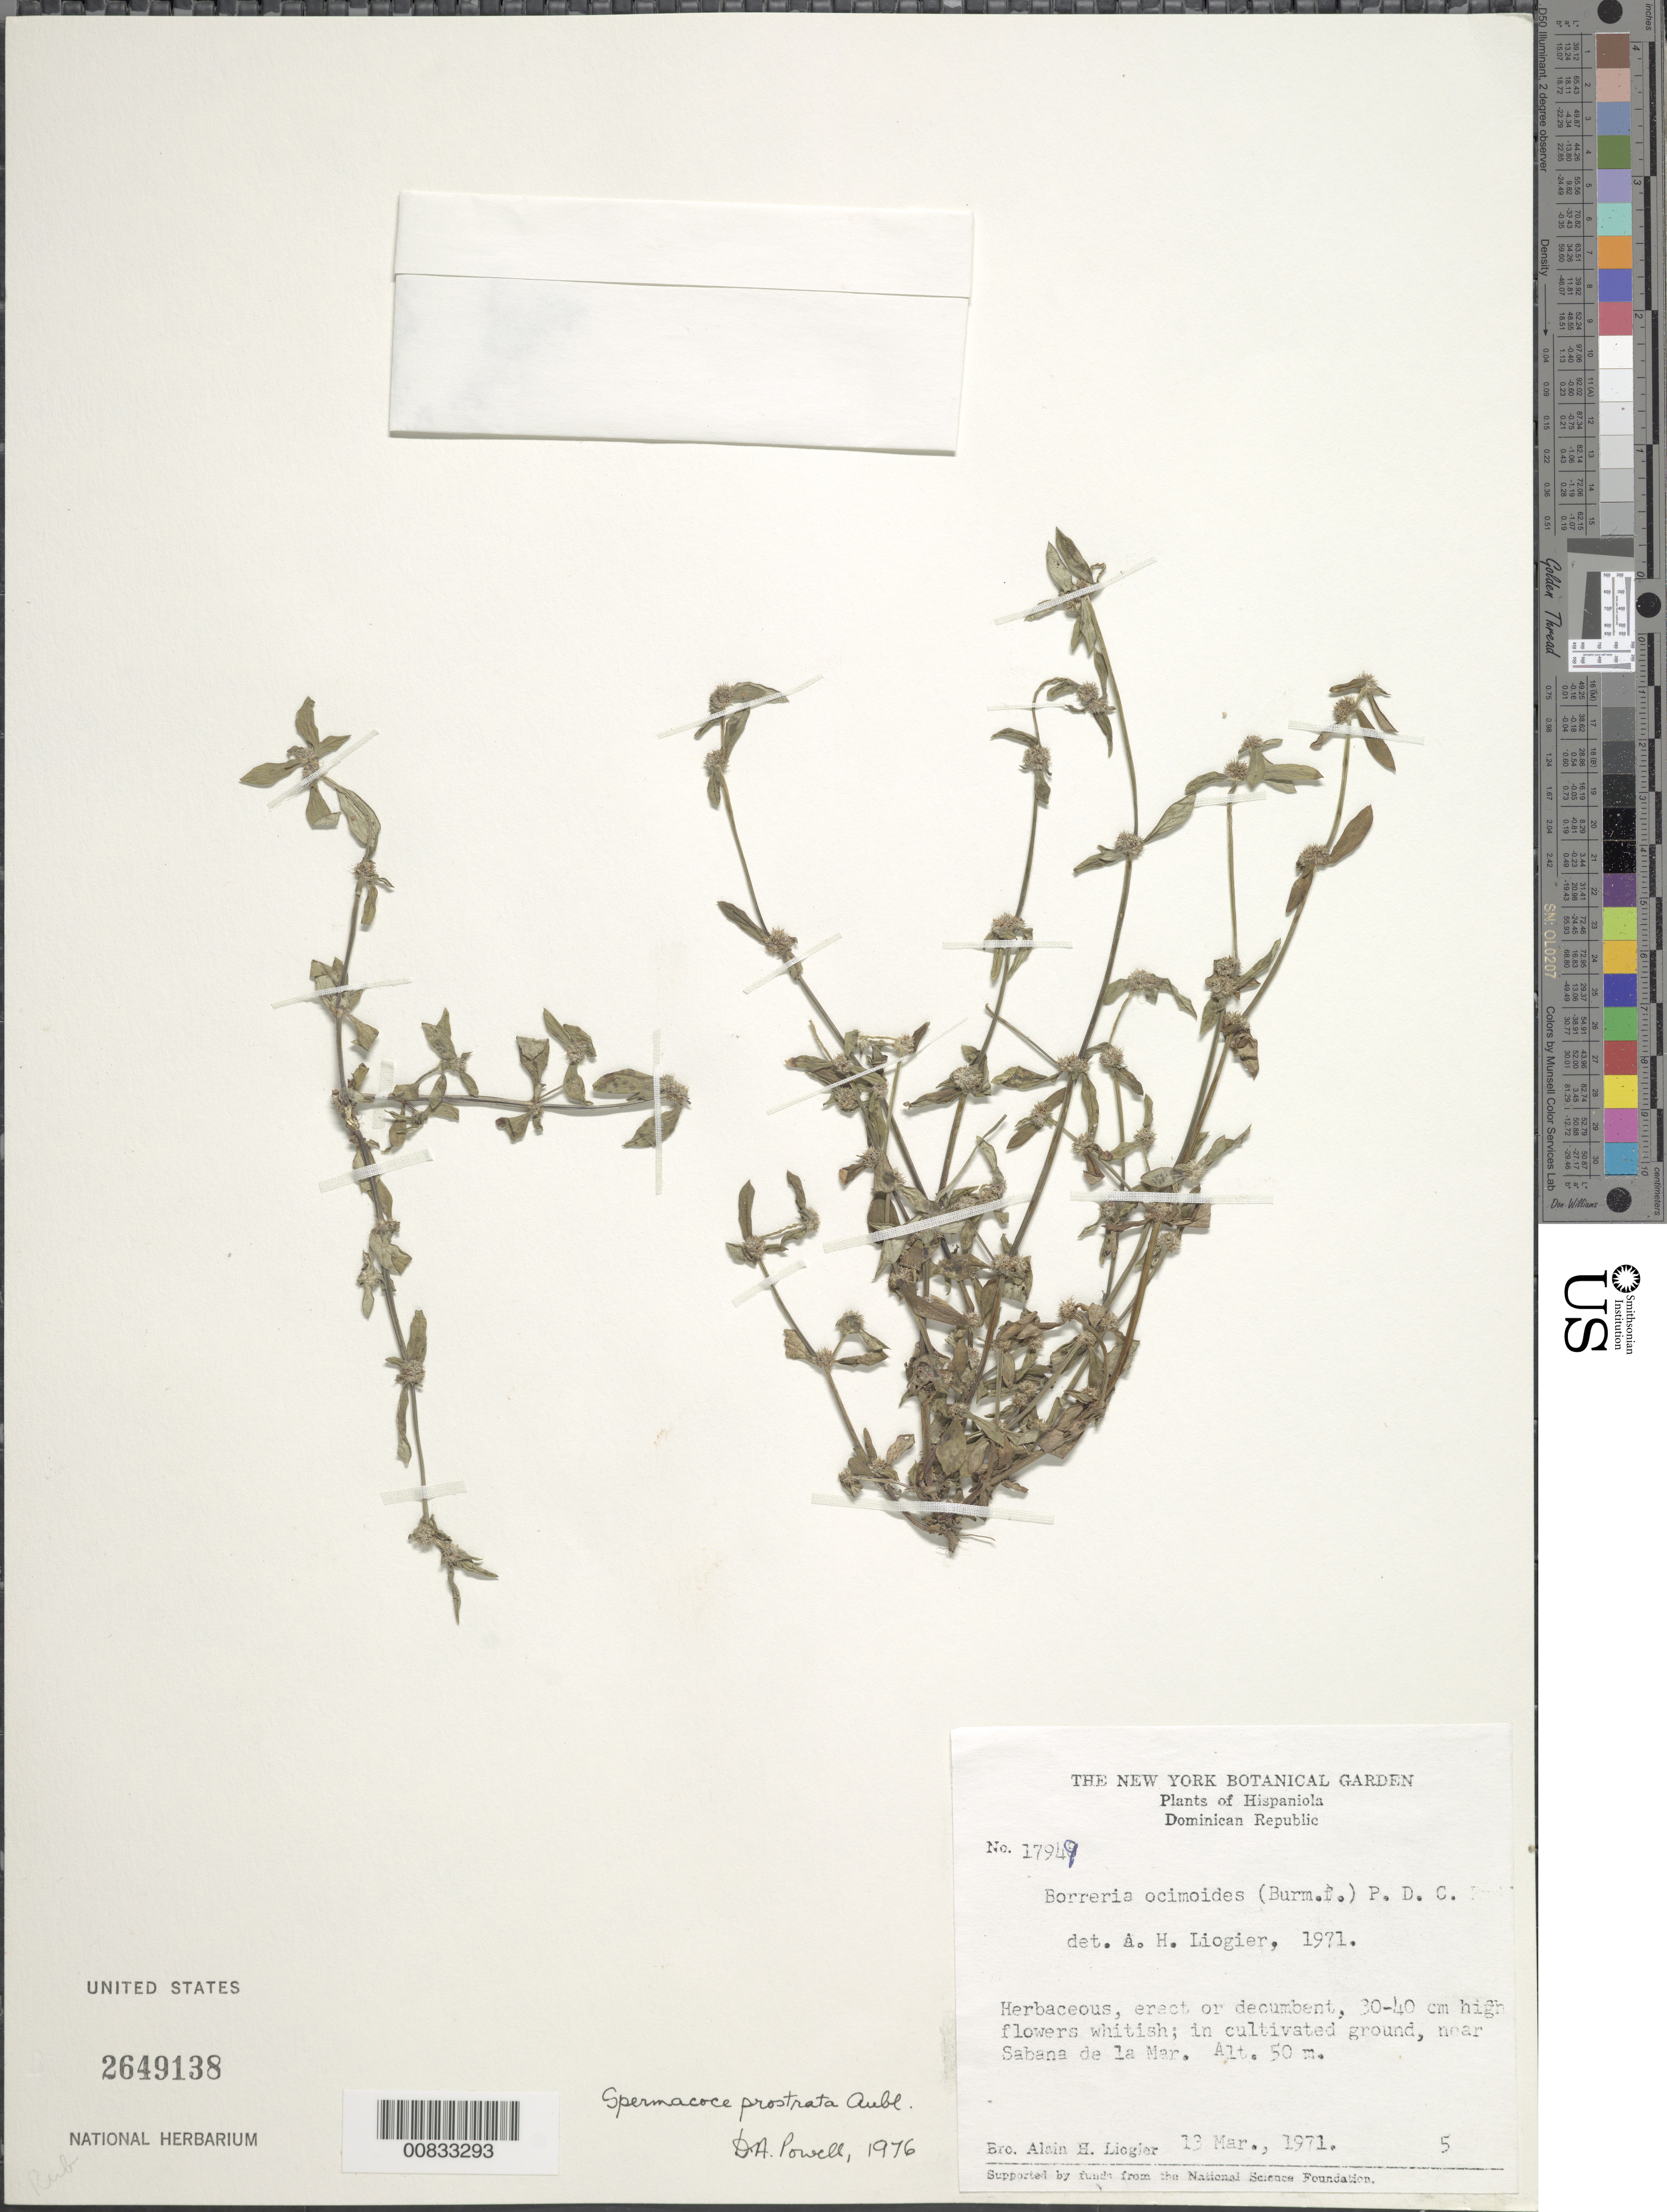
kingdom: Plantae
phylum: Tracheophyta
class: Magnoliopsida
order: Gentianales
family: Rubiaceae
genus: Spermacoce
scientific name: Spermacoce prostrata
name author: Aubl.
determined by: Powell, D. A.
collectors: A. H. Liogier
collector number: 17949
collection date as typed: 13 Mar 1971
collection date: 1971-03-13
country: Dominican Republic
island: Hispaniola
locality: Near Sabana de la Mar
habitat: In cultivated ground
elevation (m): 50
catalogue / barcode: US 2649138